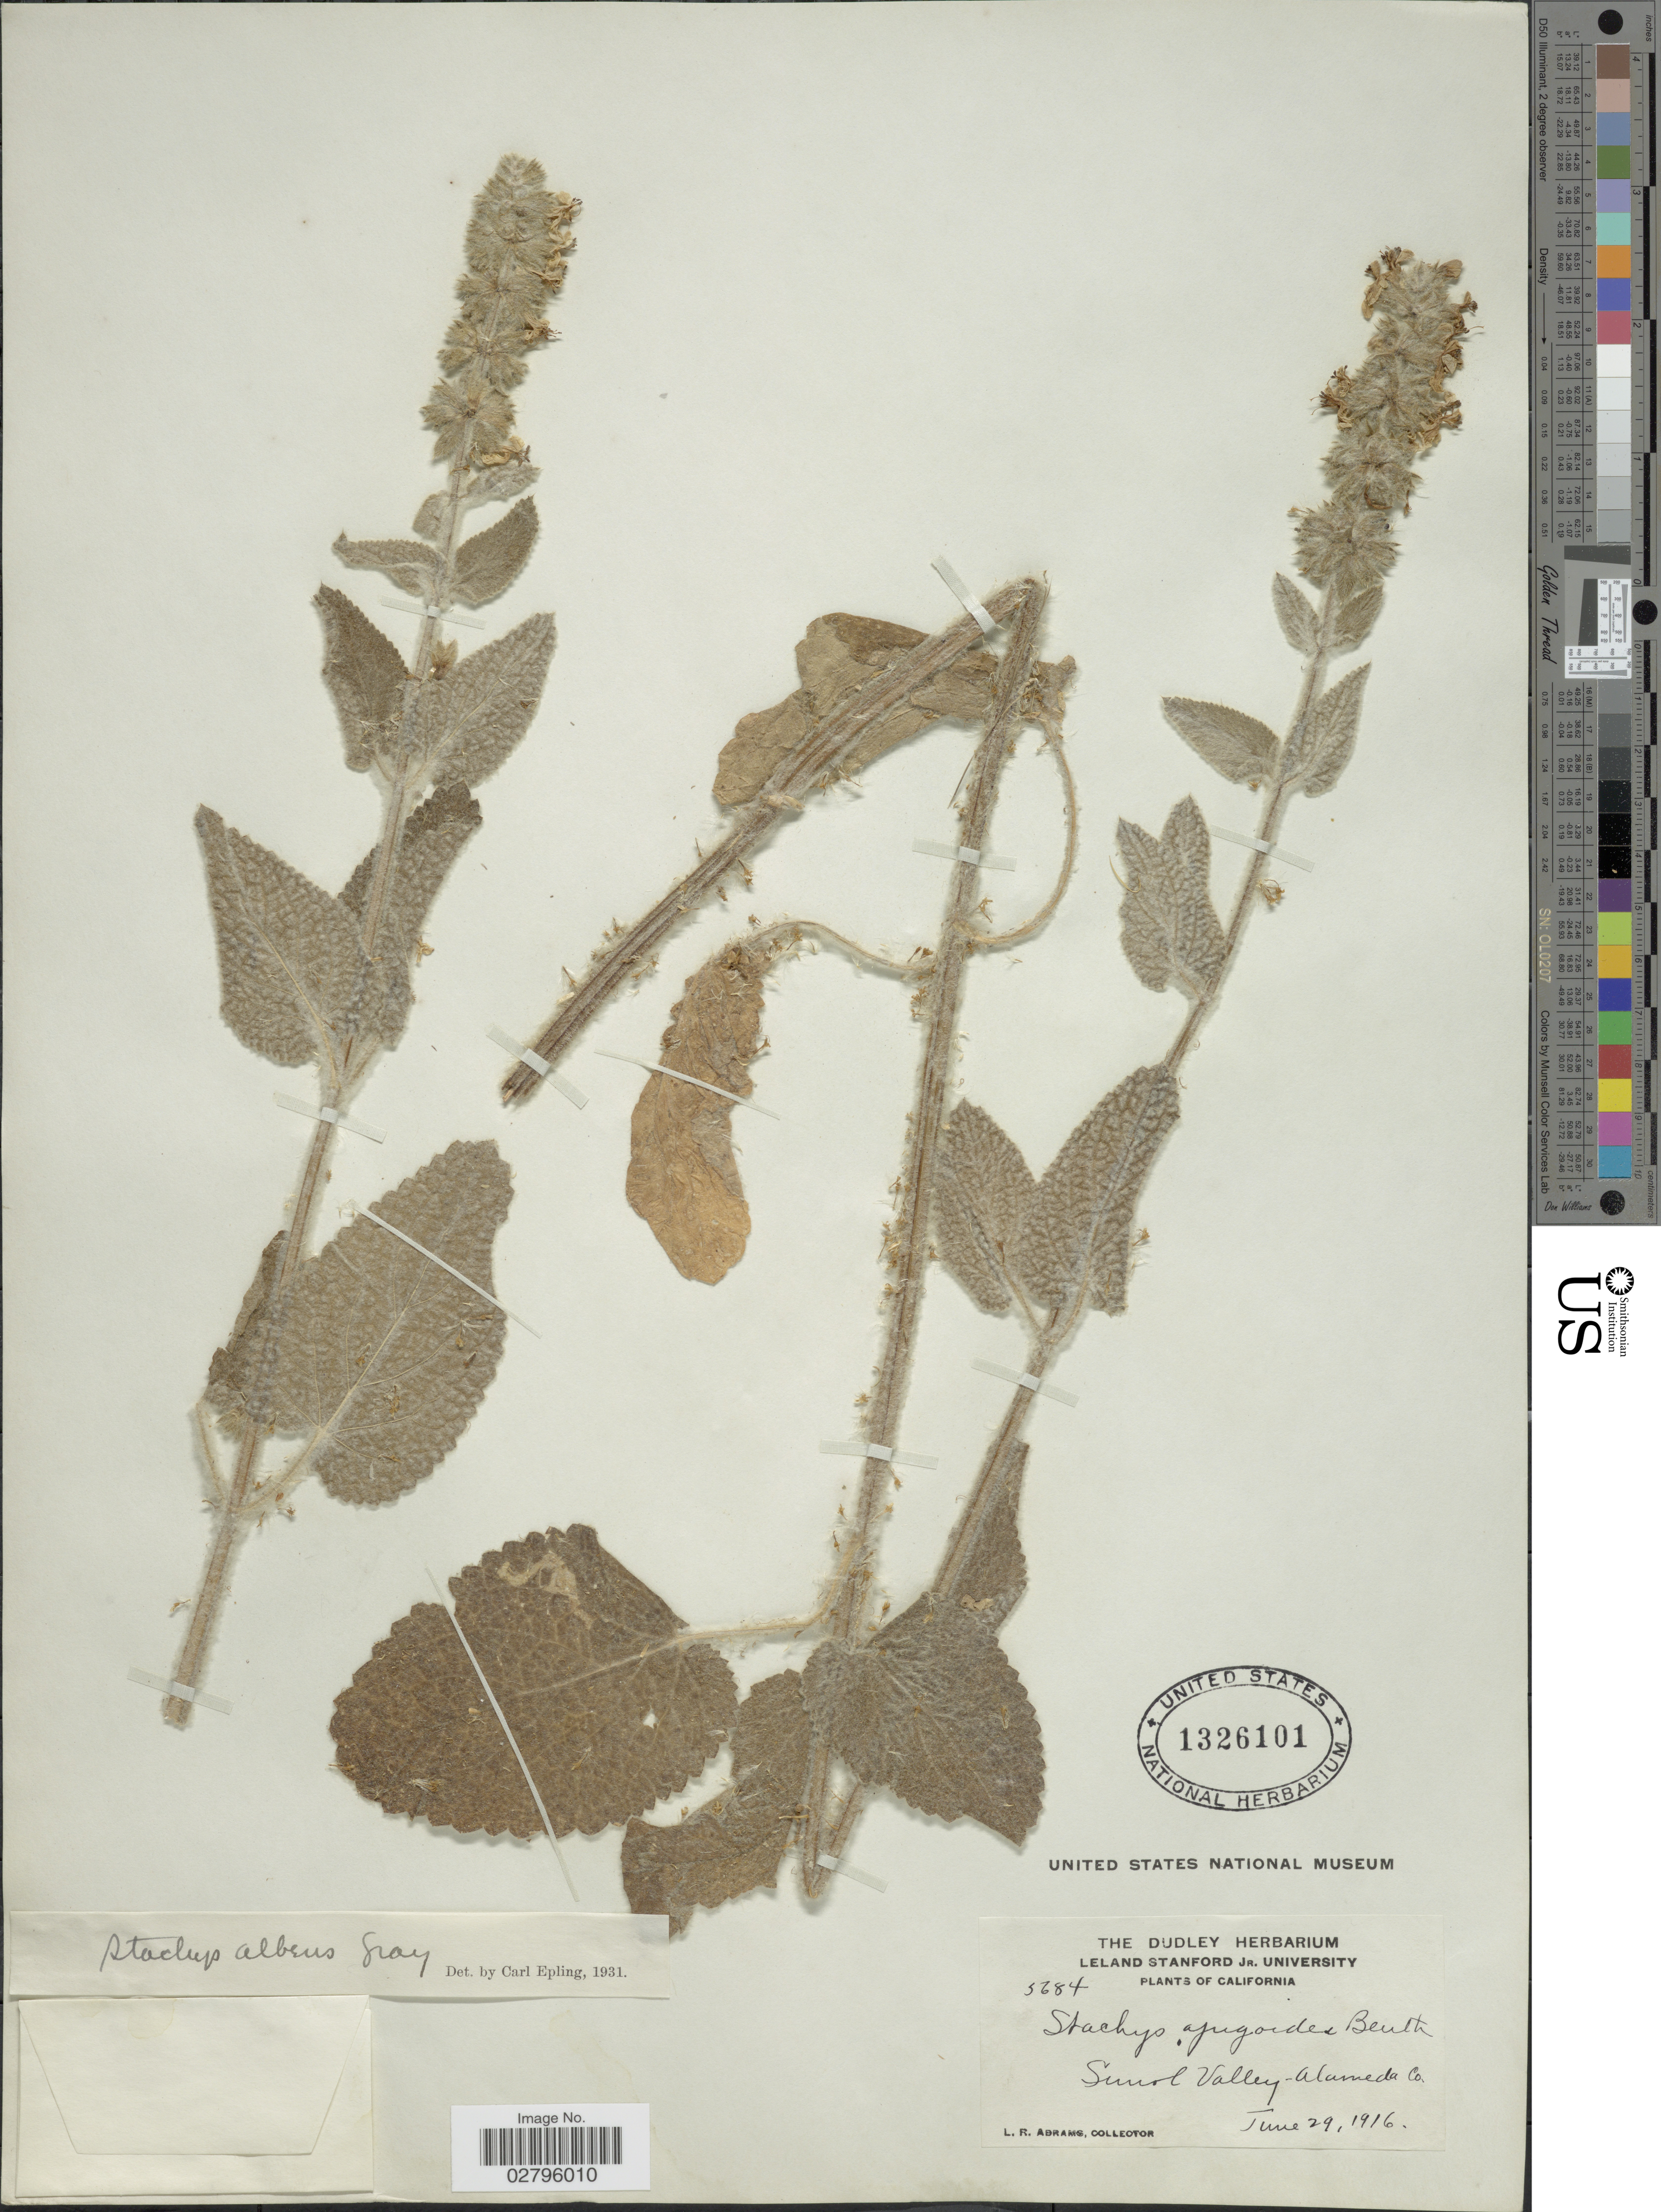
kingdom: Plantae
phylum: Tracheophyta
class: Magnoliopsida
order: Lamiales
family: Lamiaceae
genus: Stachys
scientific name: Stachys albens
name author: A. Gray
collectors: L. Abrams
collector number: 5684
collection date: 1916-06-29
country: United States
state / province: California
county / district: Alameda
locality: Sunol Valley - Alameda Co.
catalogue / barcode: US 1326101